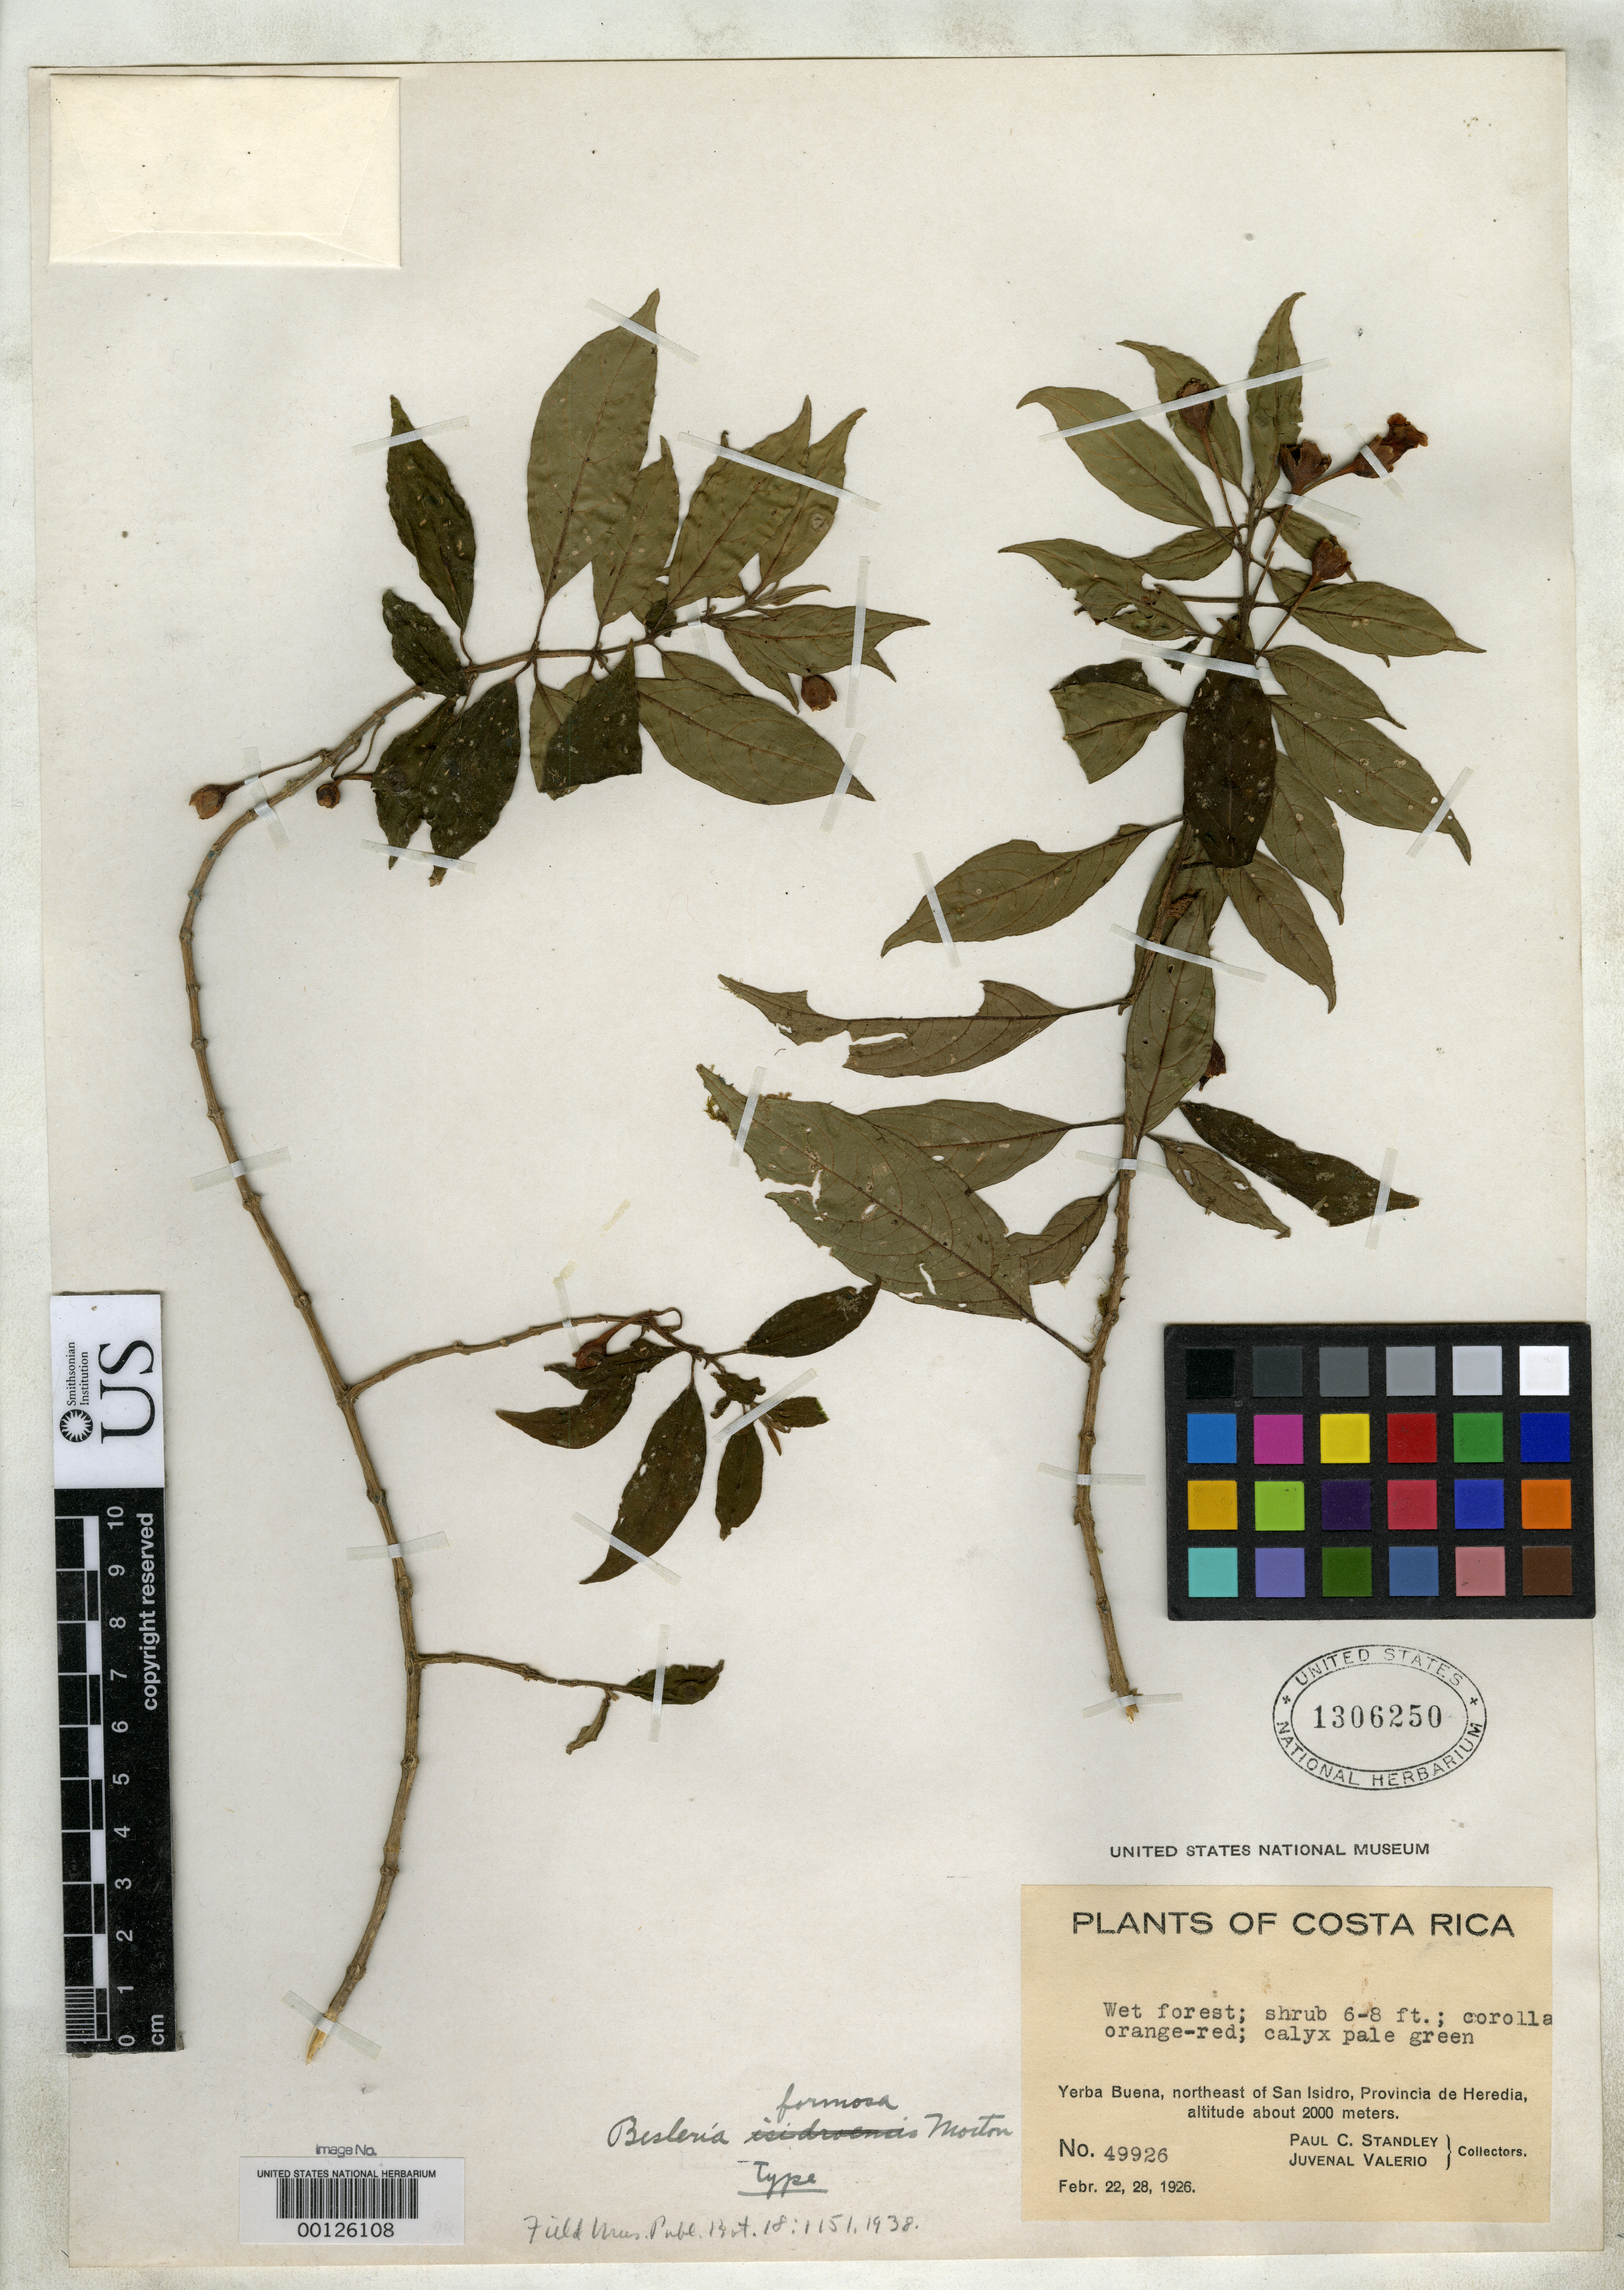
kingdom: Plantae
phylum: Tracheophyta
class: Magnoliopsida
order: Lamiales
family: Gesneriaceae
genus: Besleria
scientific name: Besleria formosa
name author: C.V. Morton in Standl.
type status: Holotype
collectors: P. C. Standley & J. Valerio R.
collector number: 49926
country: Costa Rica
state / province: Heredia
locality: Yerba Buena.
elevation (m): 2000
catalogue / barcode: US 1306250